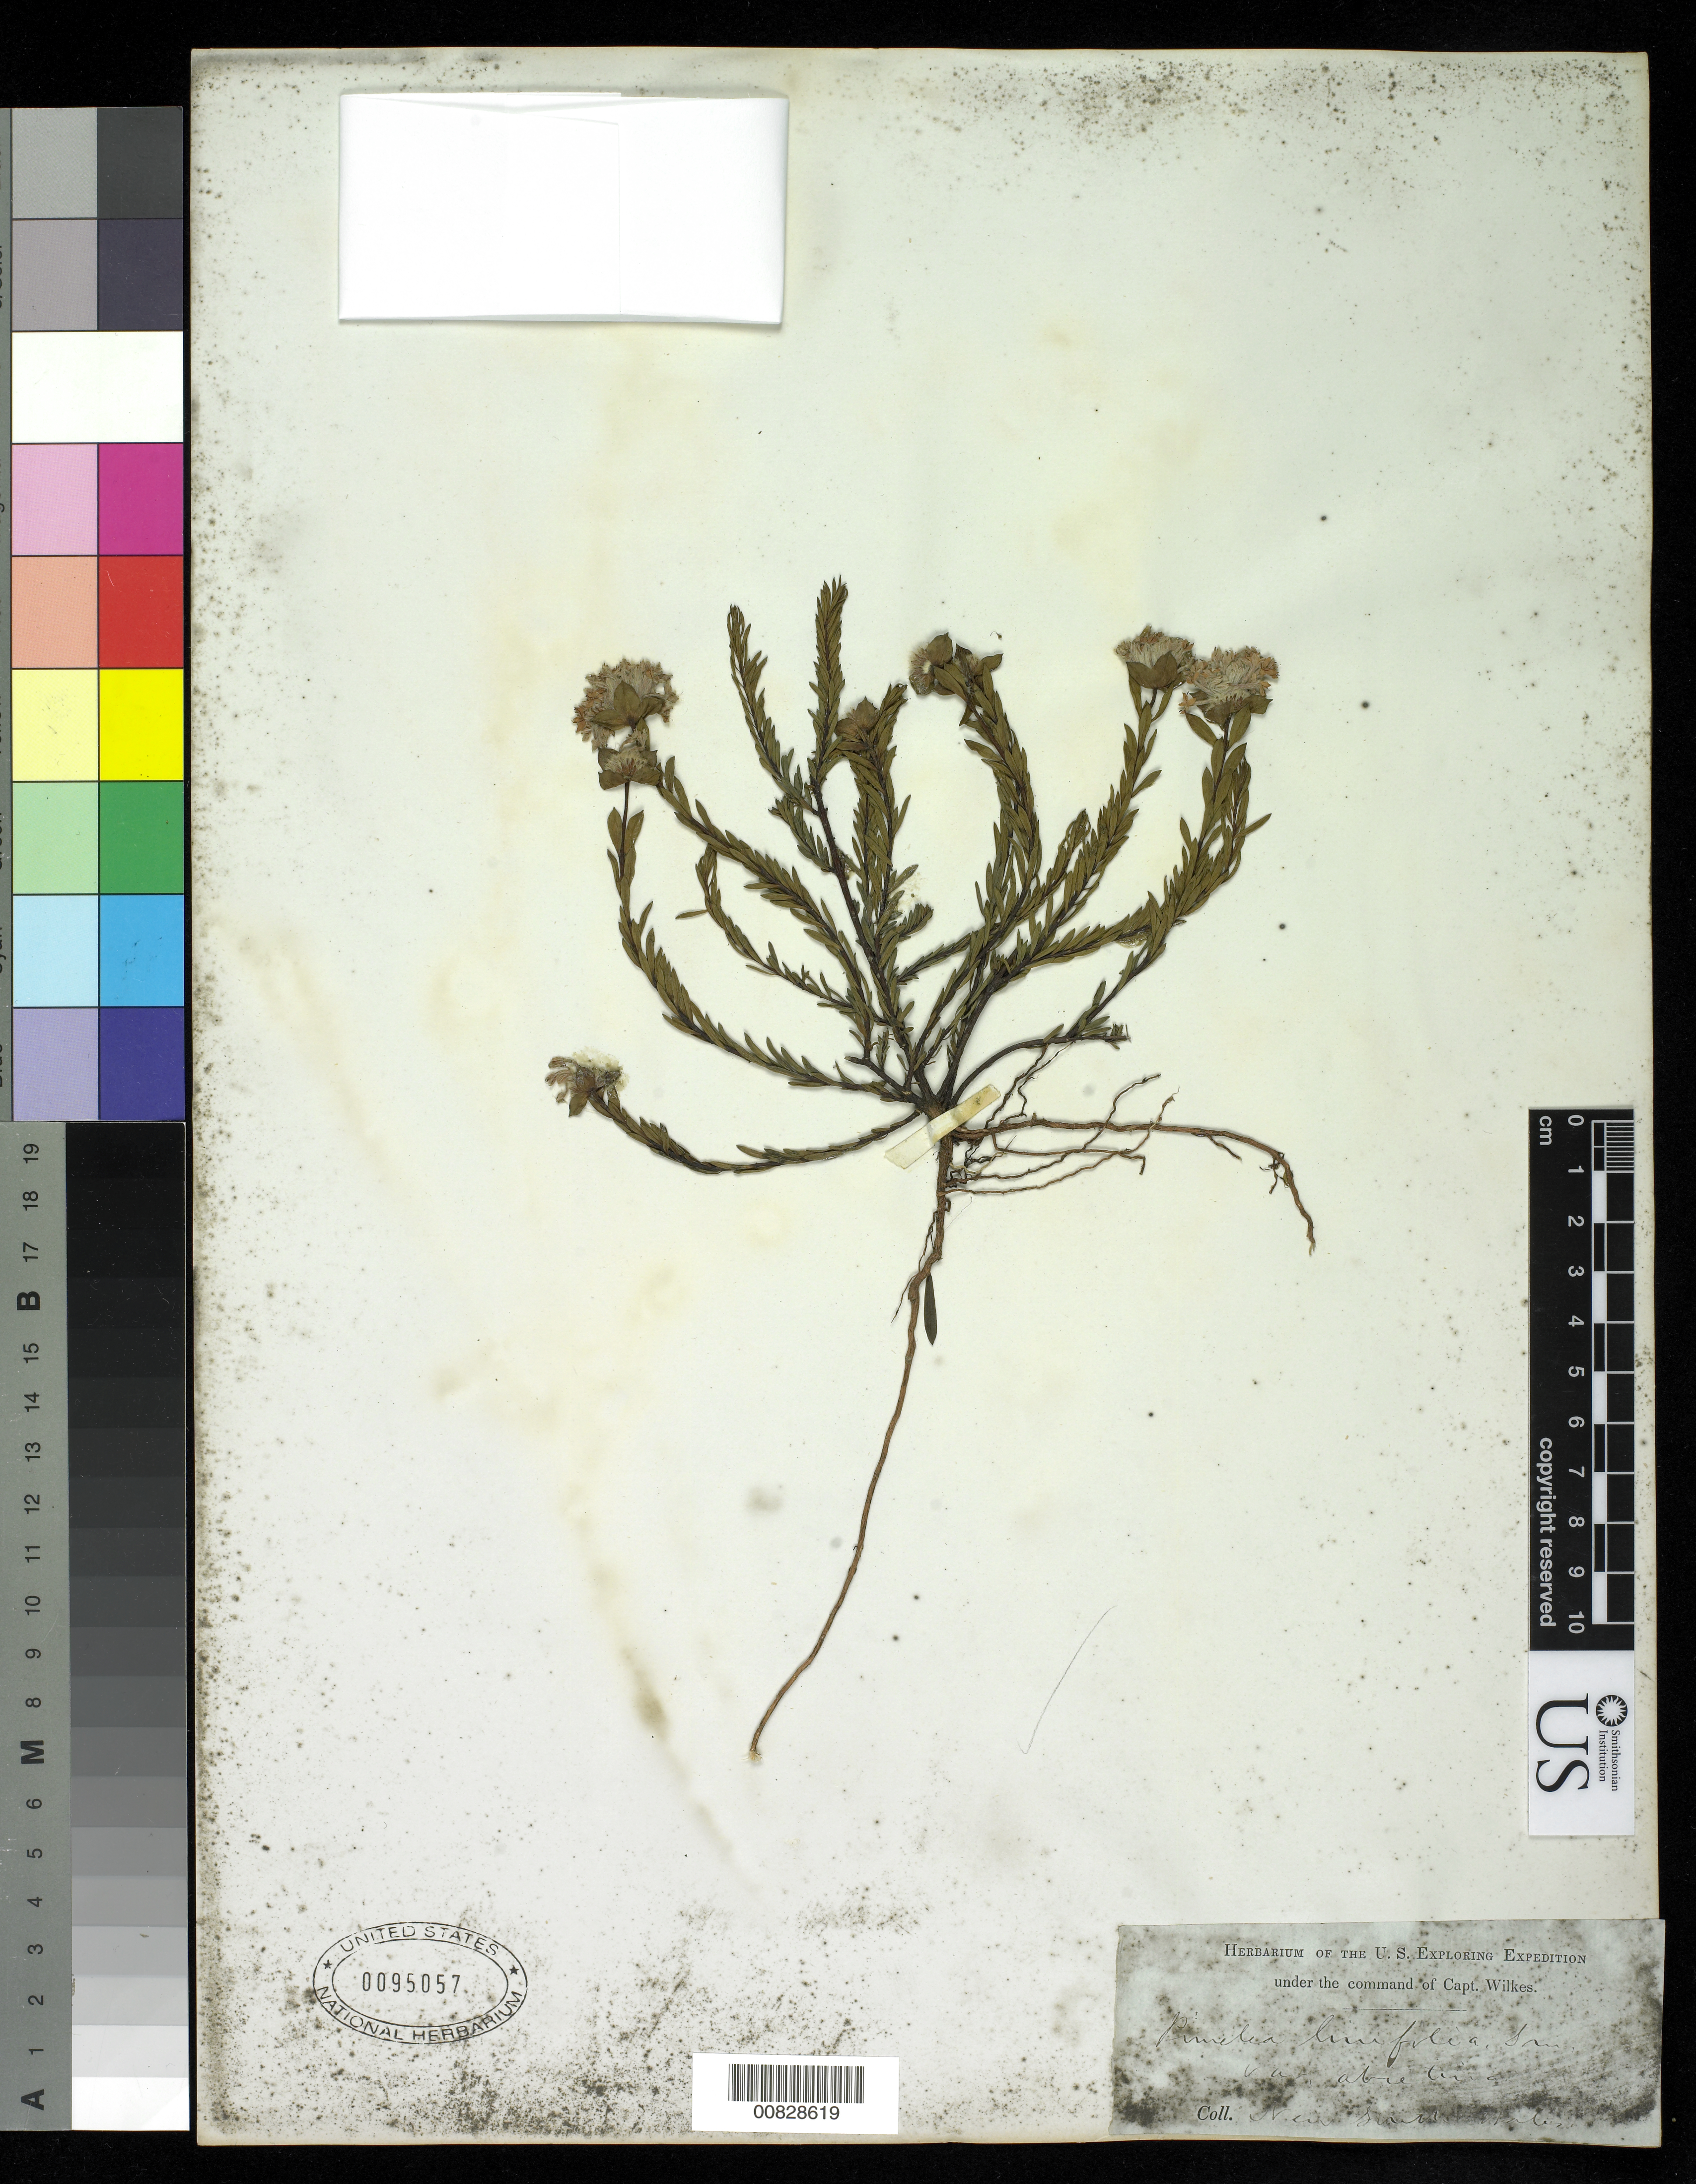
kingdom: Plantae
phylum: Tracheophyta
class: Magnoliopsida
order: Malvales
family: Thymelaeaceae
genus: Pimelea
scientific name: Pimelea linifolia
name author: Sm.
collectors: Wilkes Explor. Exped.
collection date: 1838/1842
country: Australia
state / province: New South Wales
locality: New South Wales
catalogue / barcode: US 95057